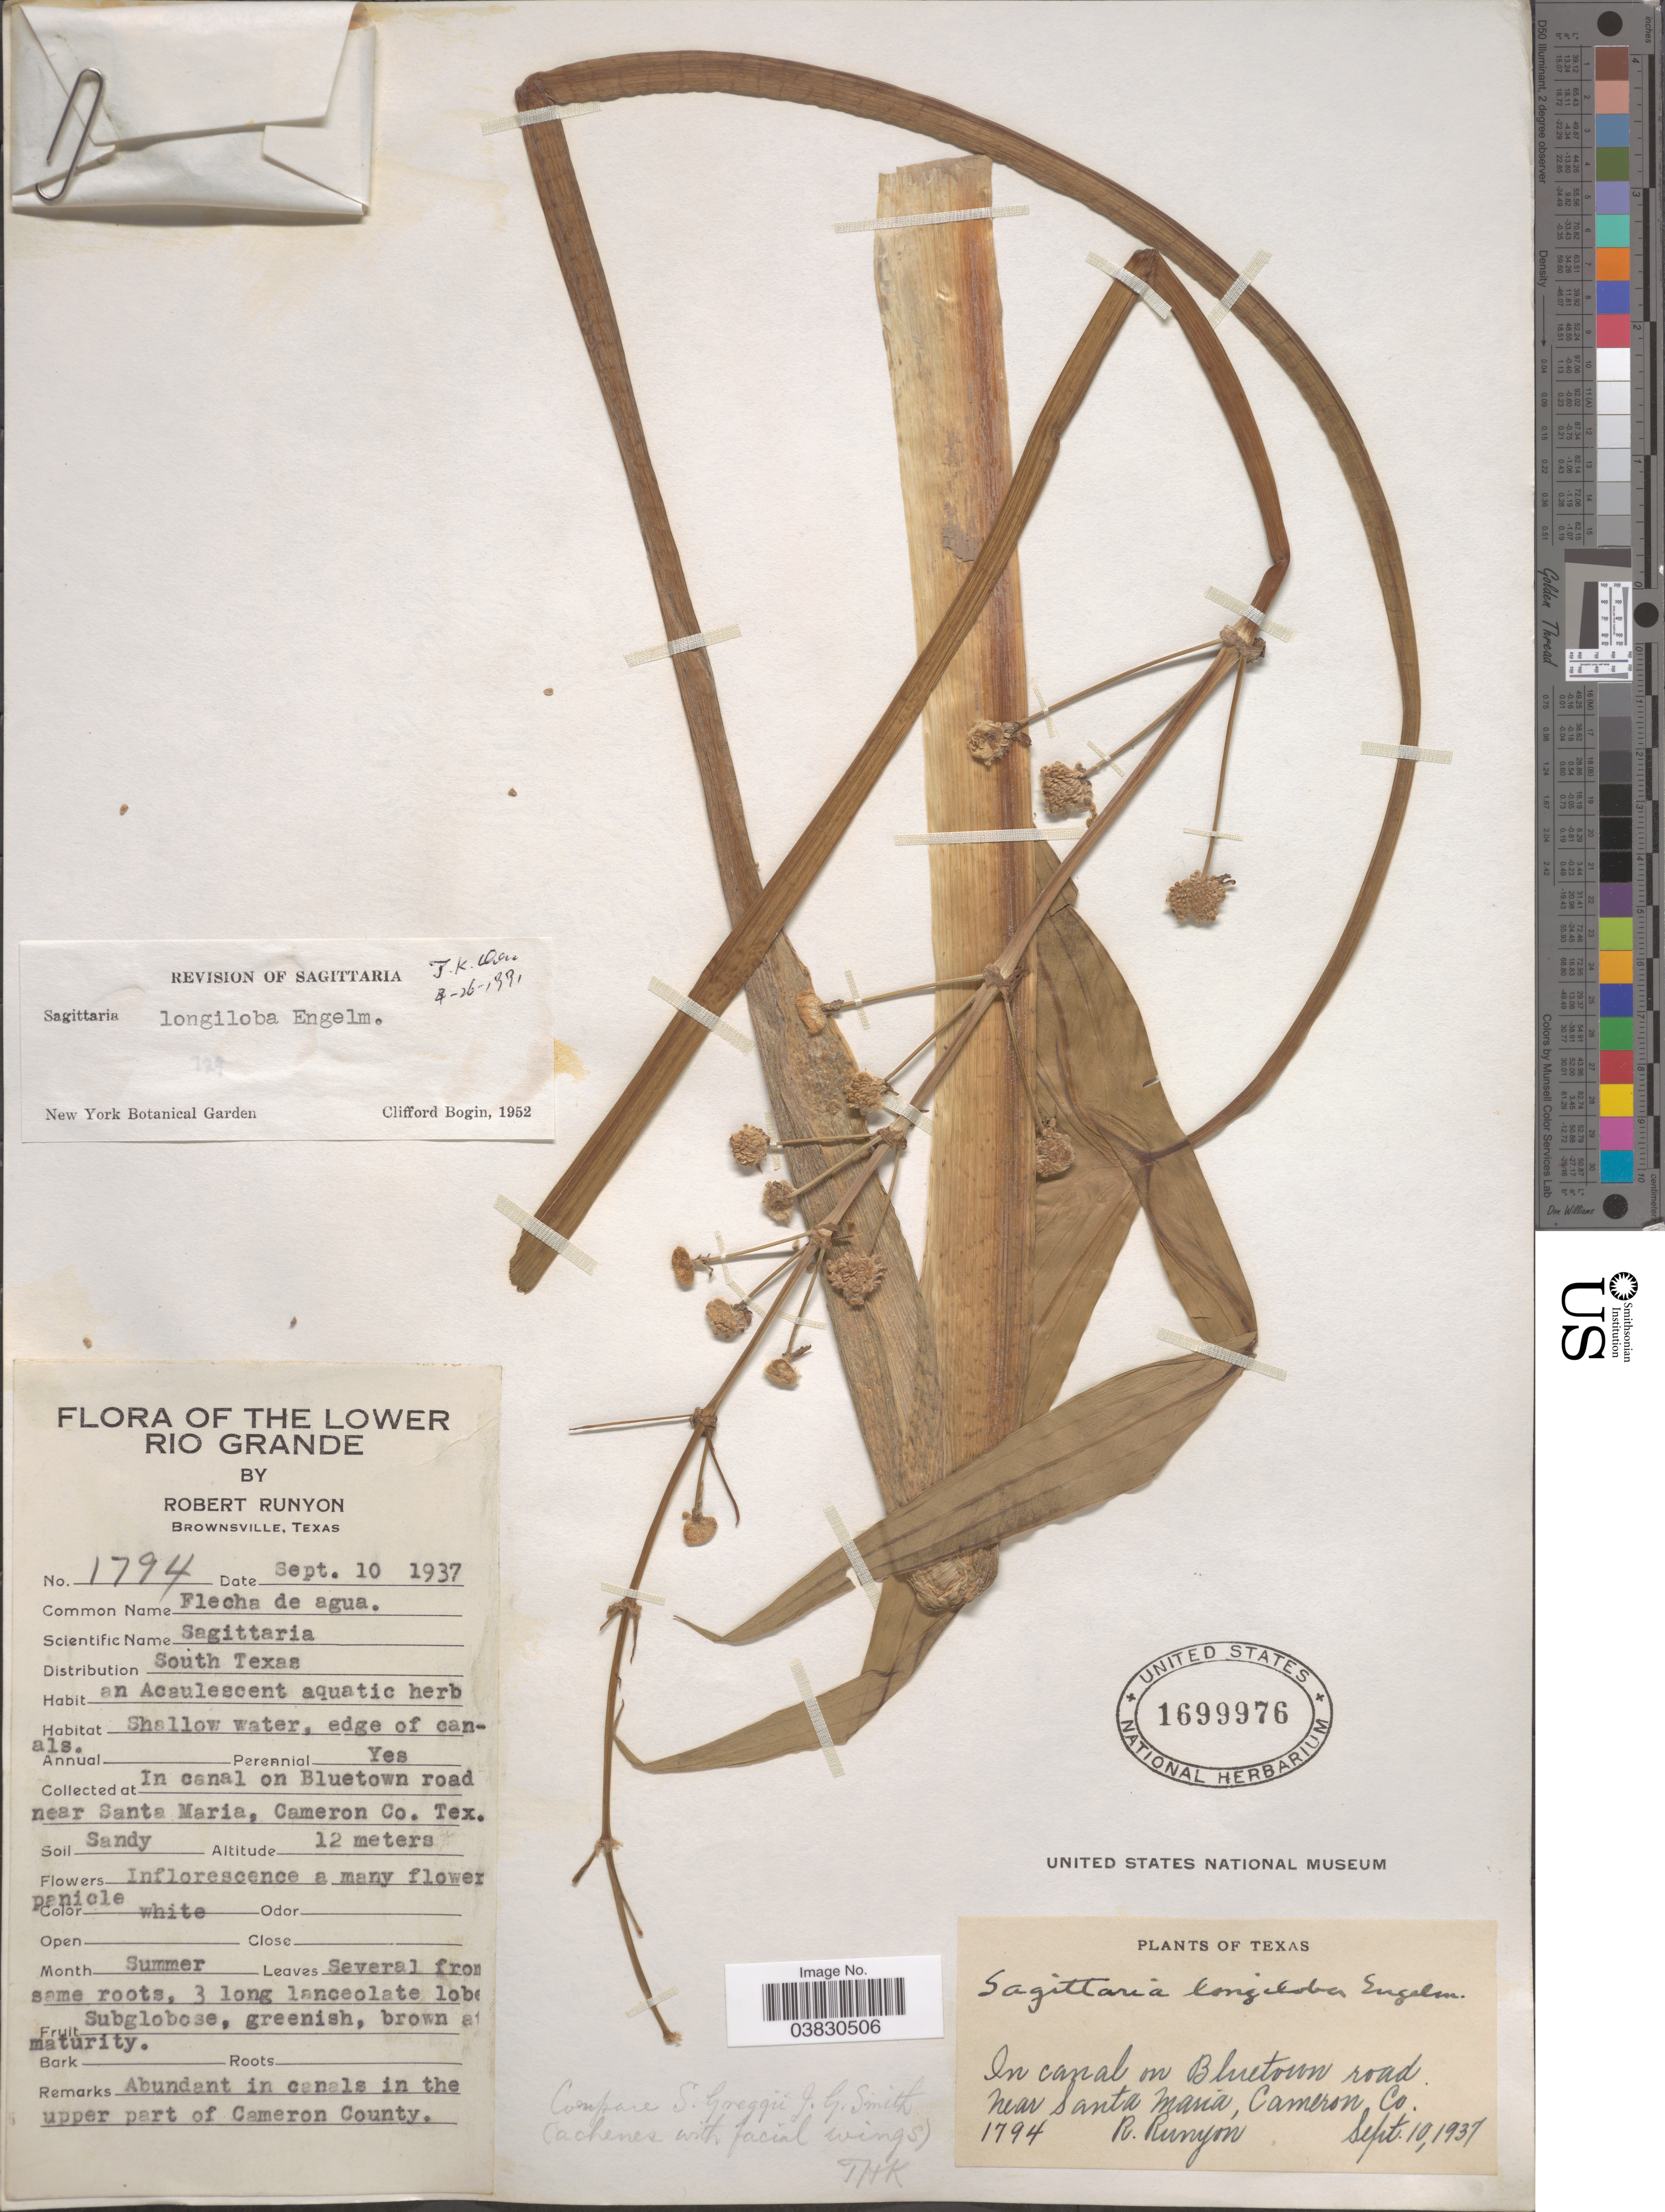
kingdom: Plantae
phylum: Tracheophyta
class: Liliopsida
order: Alismatales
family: Alismataceae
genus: Sagittaria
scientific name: Sagittaria longiloba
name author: Engelm. ex J.G. Sm.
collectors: R. Runyon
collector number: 1794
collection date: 1937-09-10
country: United States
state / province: Texas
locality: Lower Rio Grande. South Texas [unsure placement] In canal on Bluetown road near Santa Maria, Cameron Co.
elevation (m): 12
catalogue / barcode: US 1699976